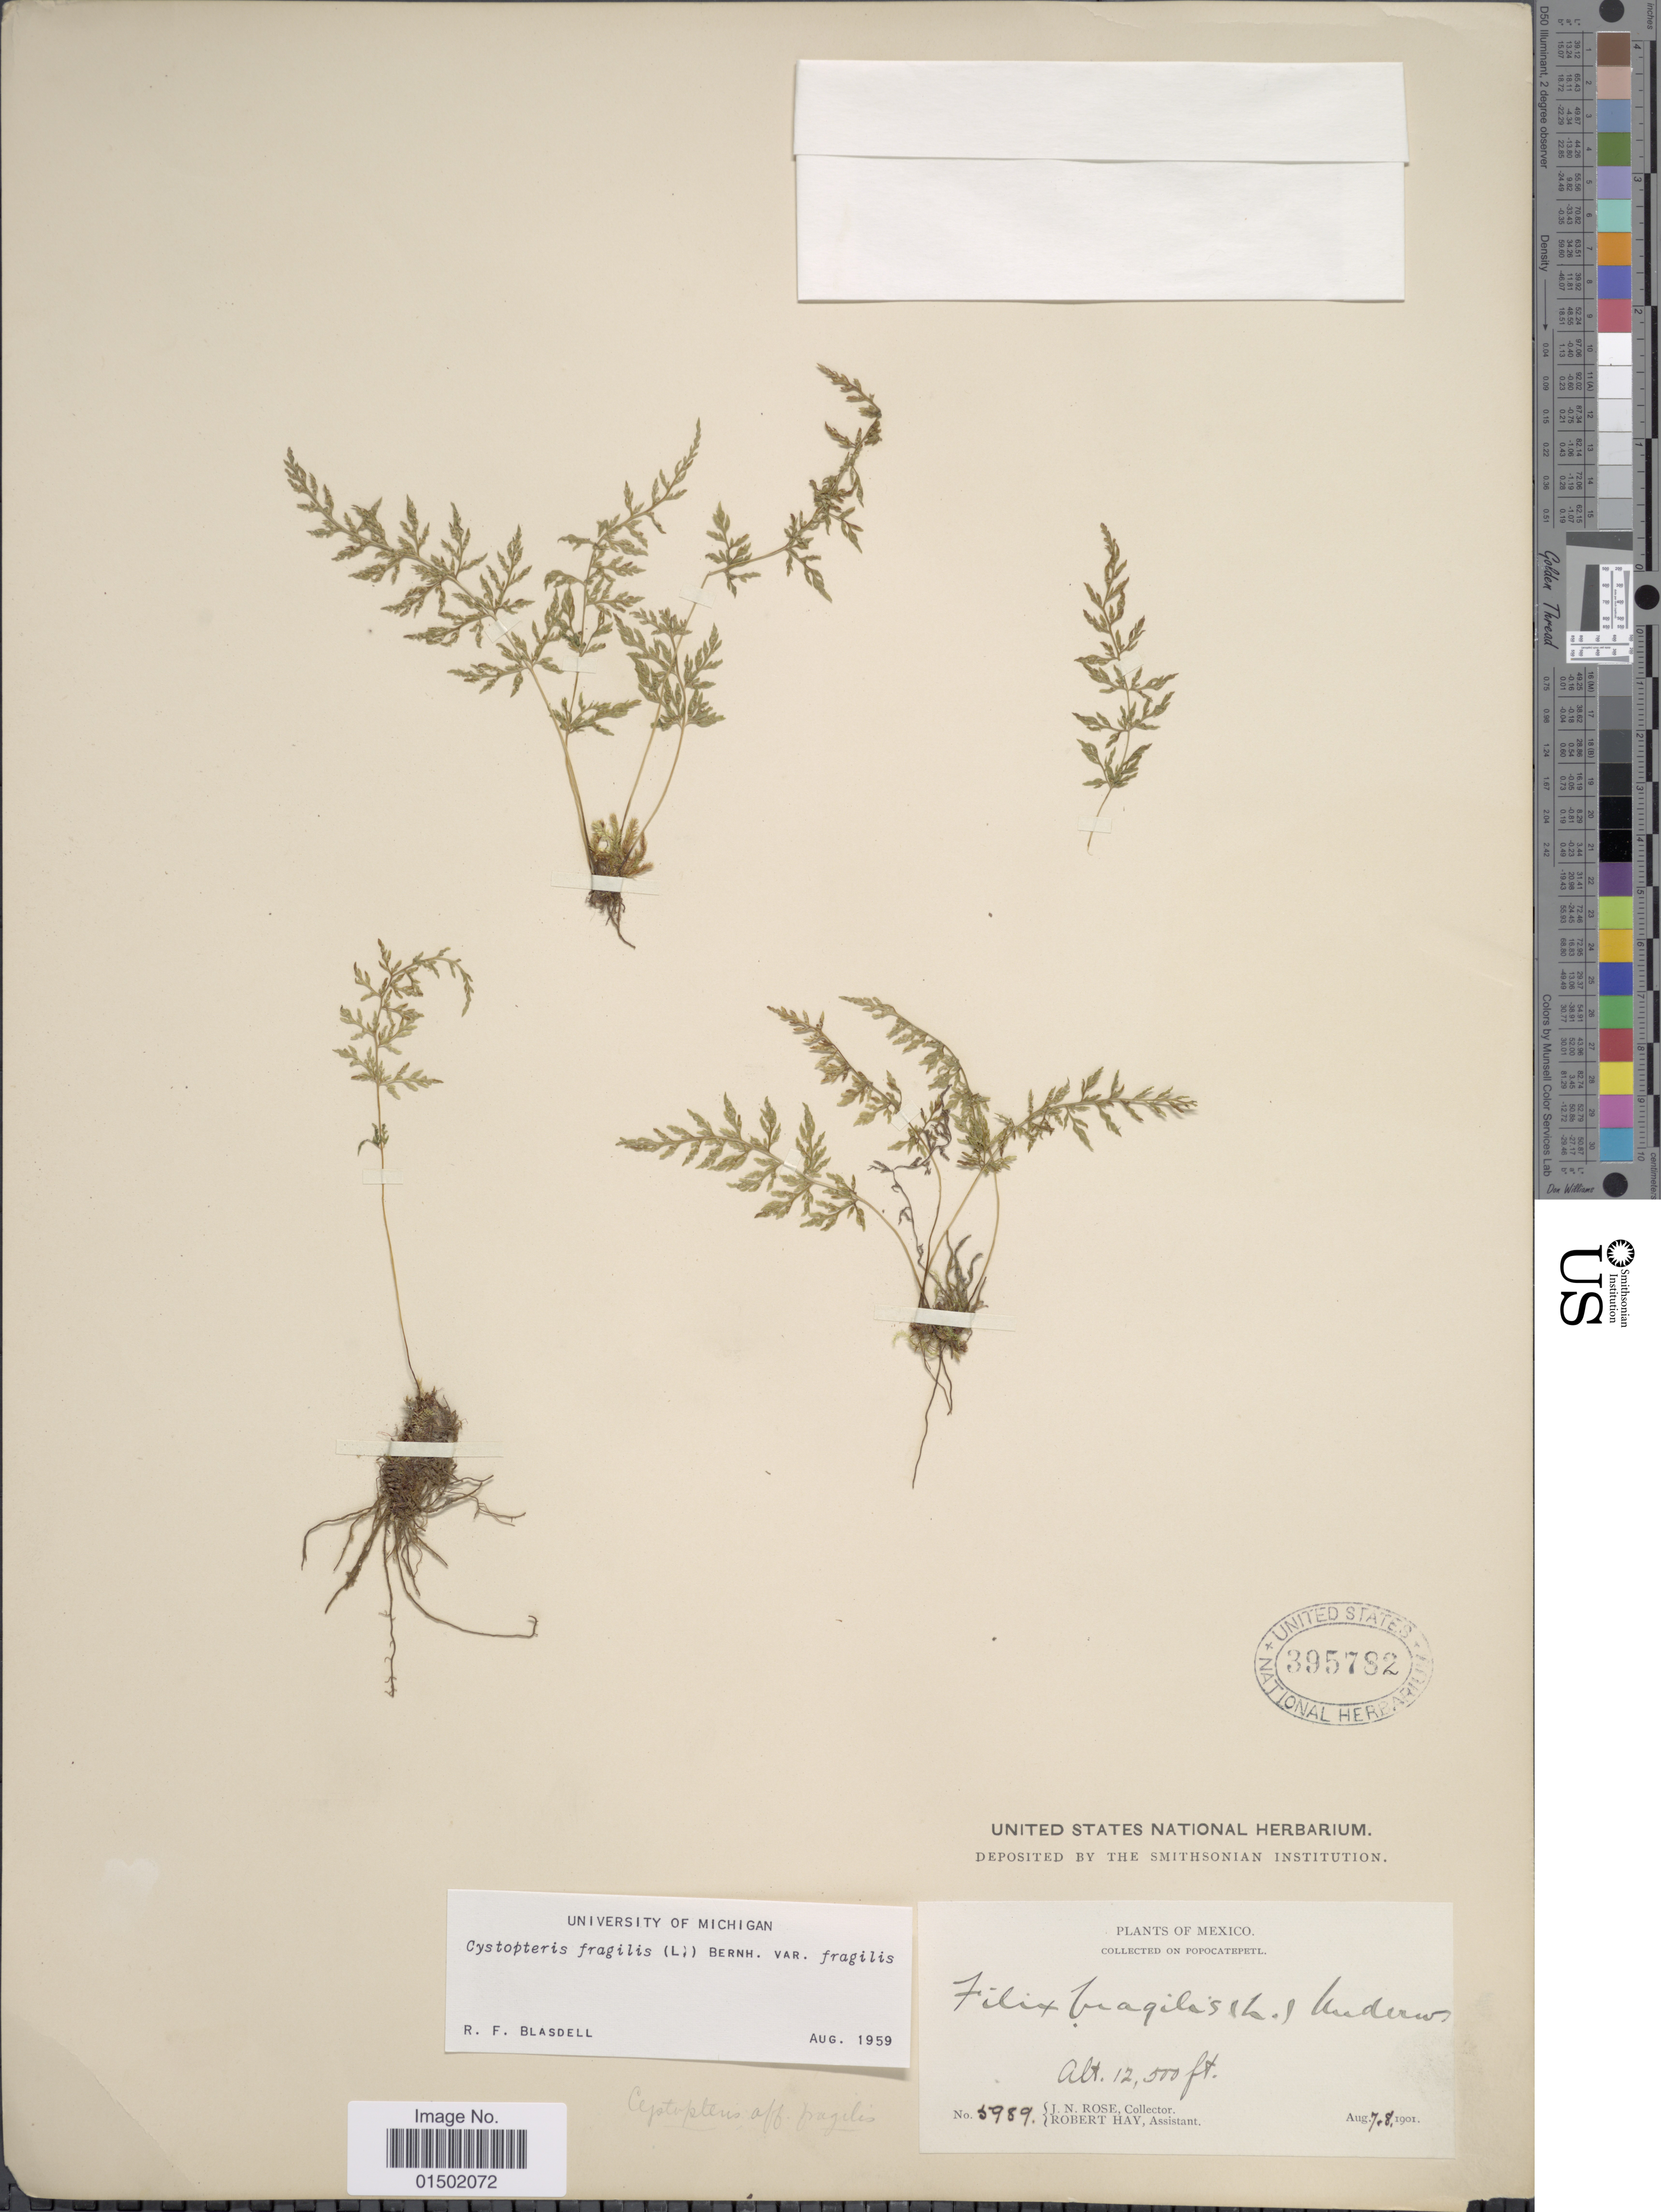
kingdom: Plantae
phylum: Tracheophyta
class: Polypodiopsida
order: Polypodiales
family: Cystopteridaceae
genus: Cystopteris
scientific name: Cystopteris fragilis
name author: (L.) Bernh.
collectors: J. N. Rose & R. Hay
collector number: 5989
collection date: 1901-08-07/1901-08-08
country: Mexico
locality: Popocatepetl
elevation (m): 3810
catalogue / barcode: US 395782